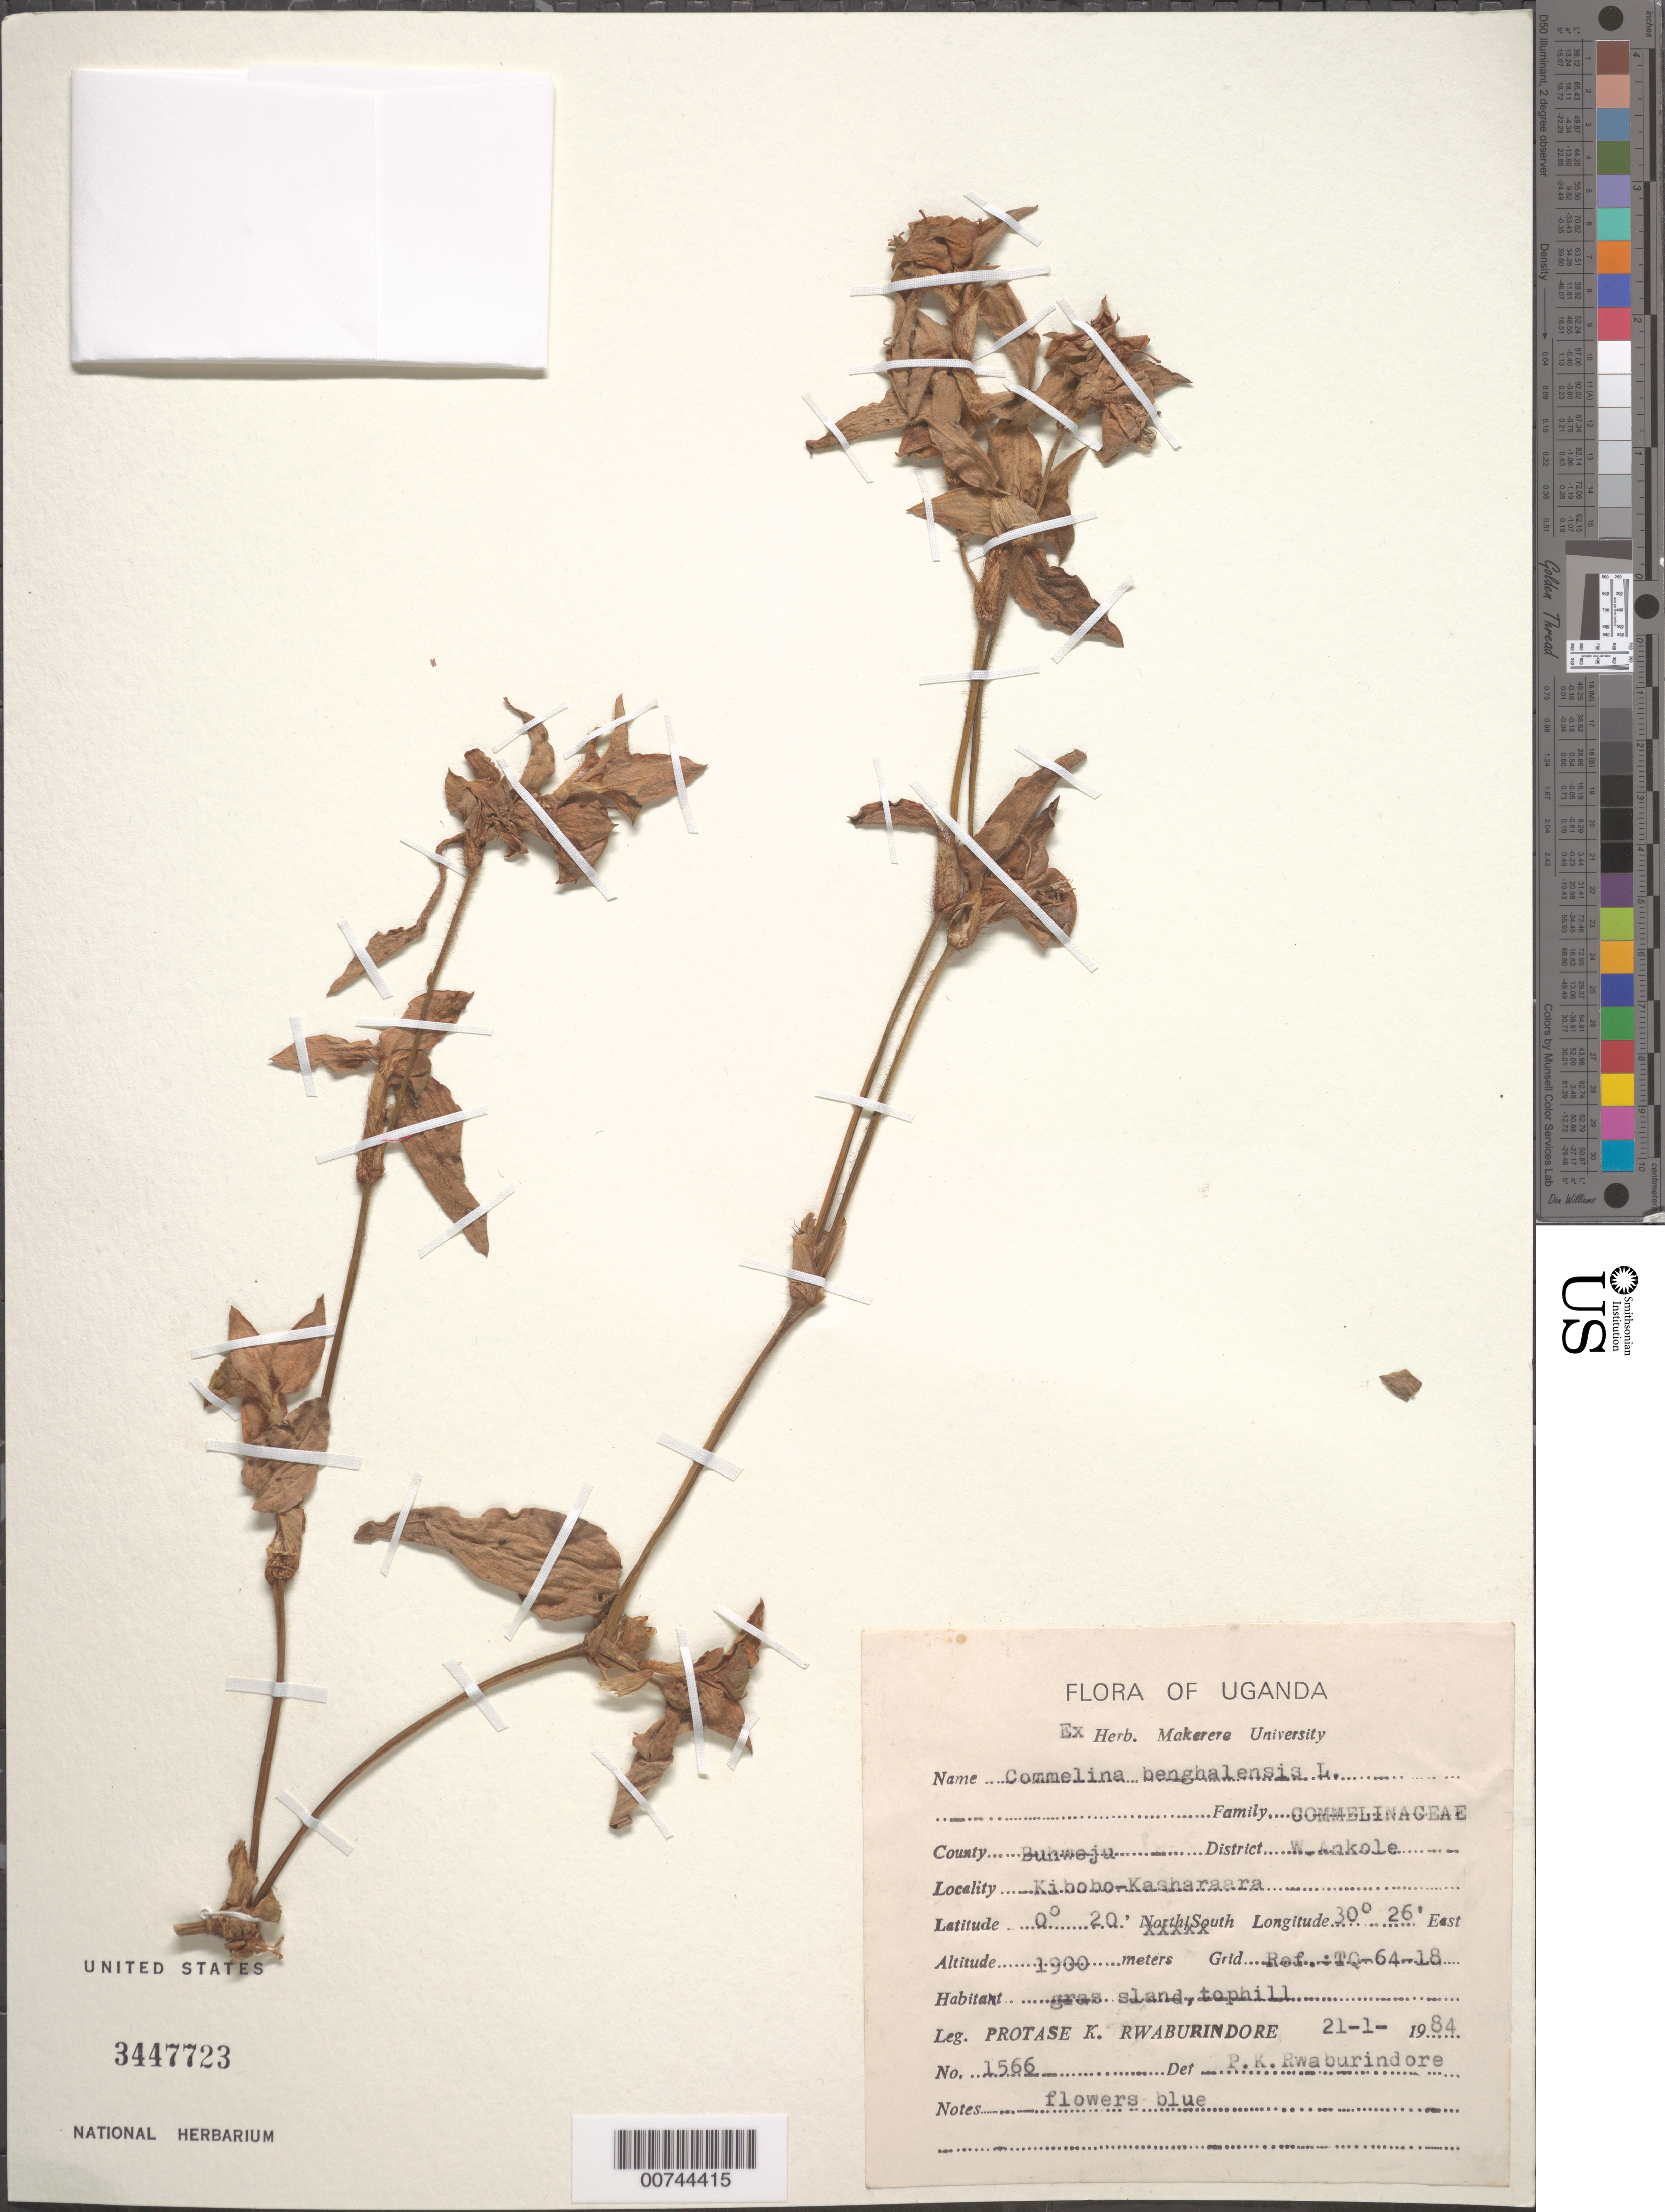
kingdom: Plantae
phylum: Tracheophyta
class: Liliopsida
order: Commelinales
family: Commelinaceae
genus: Commelina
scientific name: Commelina benghalensis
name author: L.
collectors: P. Rwaburindore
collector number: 1566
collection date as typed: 21 Jan 1984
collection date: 1984-01-21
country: Uganda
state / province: Western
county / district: Buhweju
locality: W. Ankole, Kibobo-Kasharaara.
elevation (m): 1900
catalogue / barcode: US 3447723